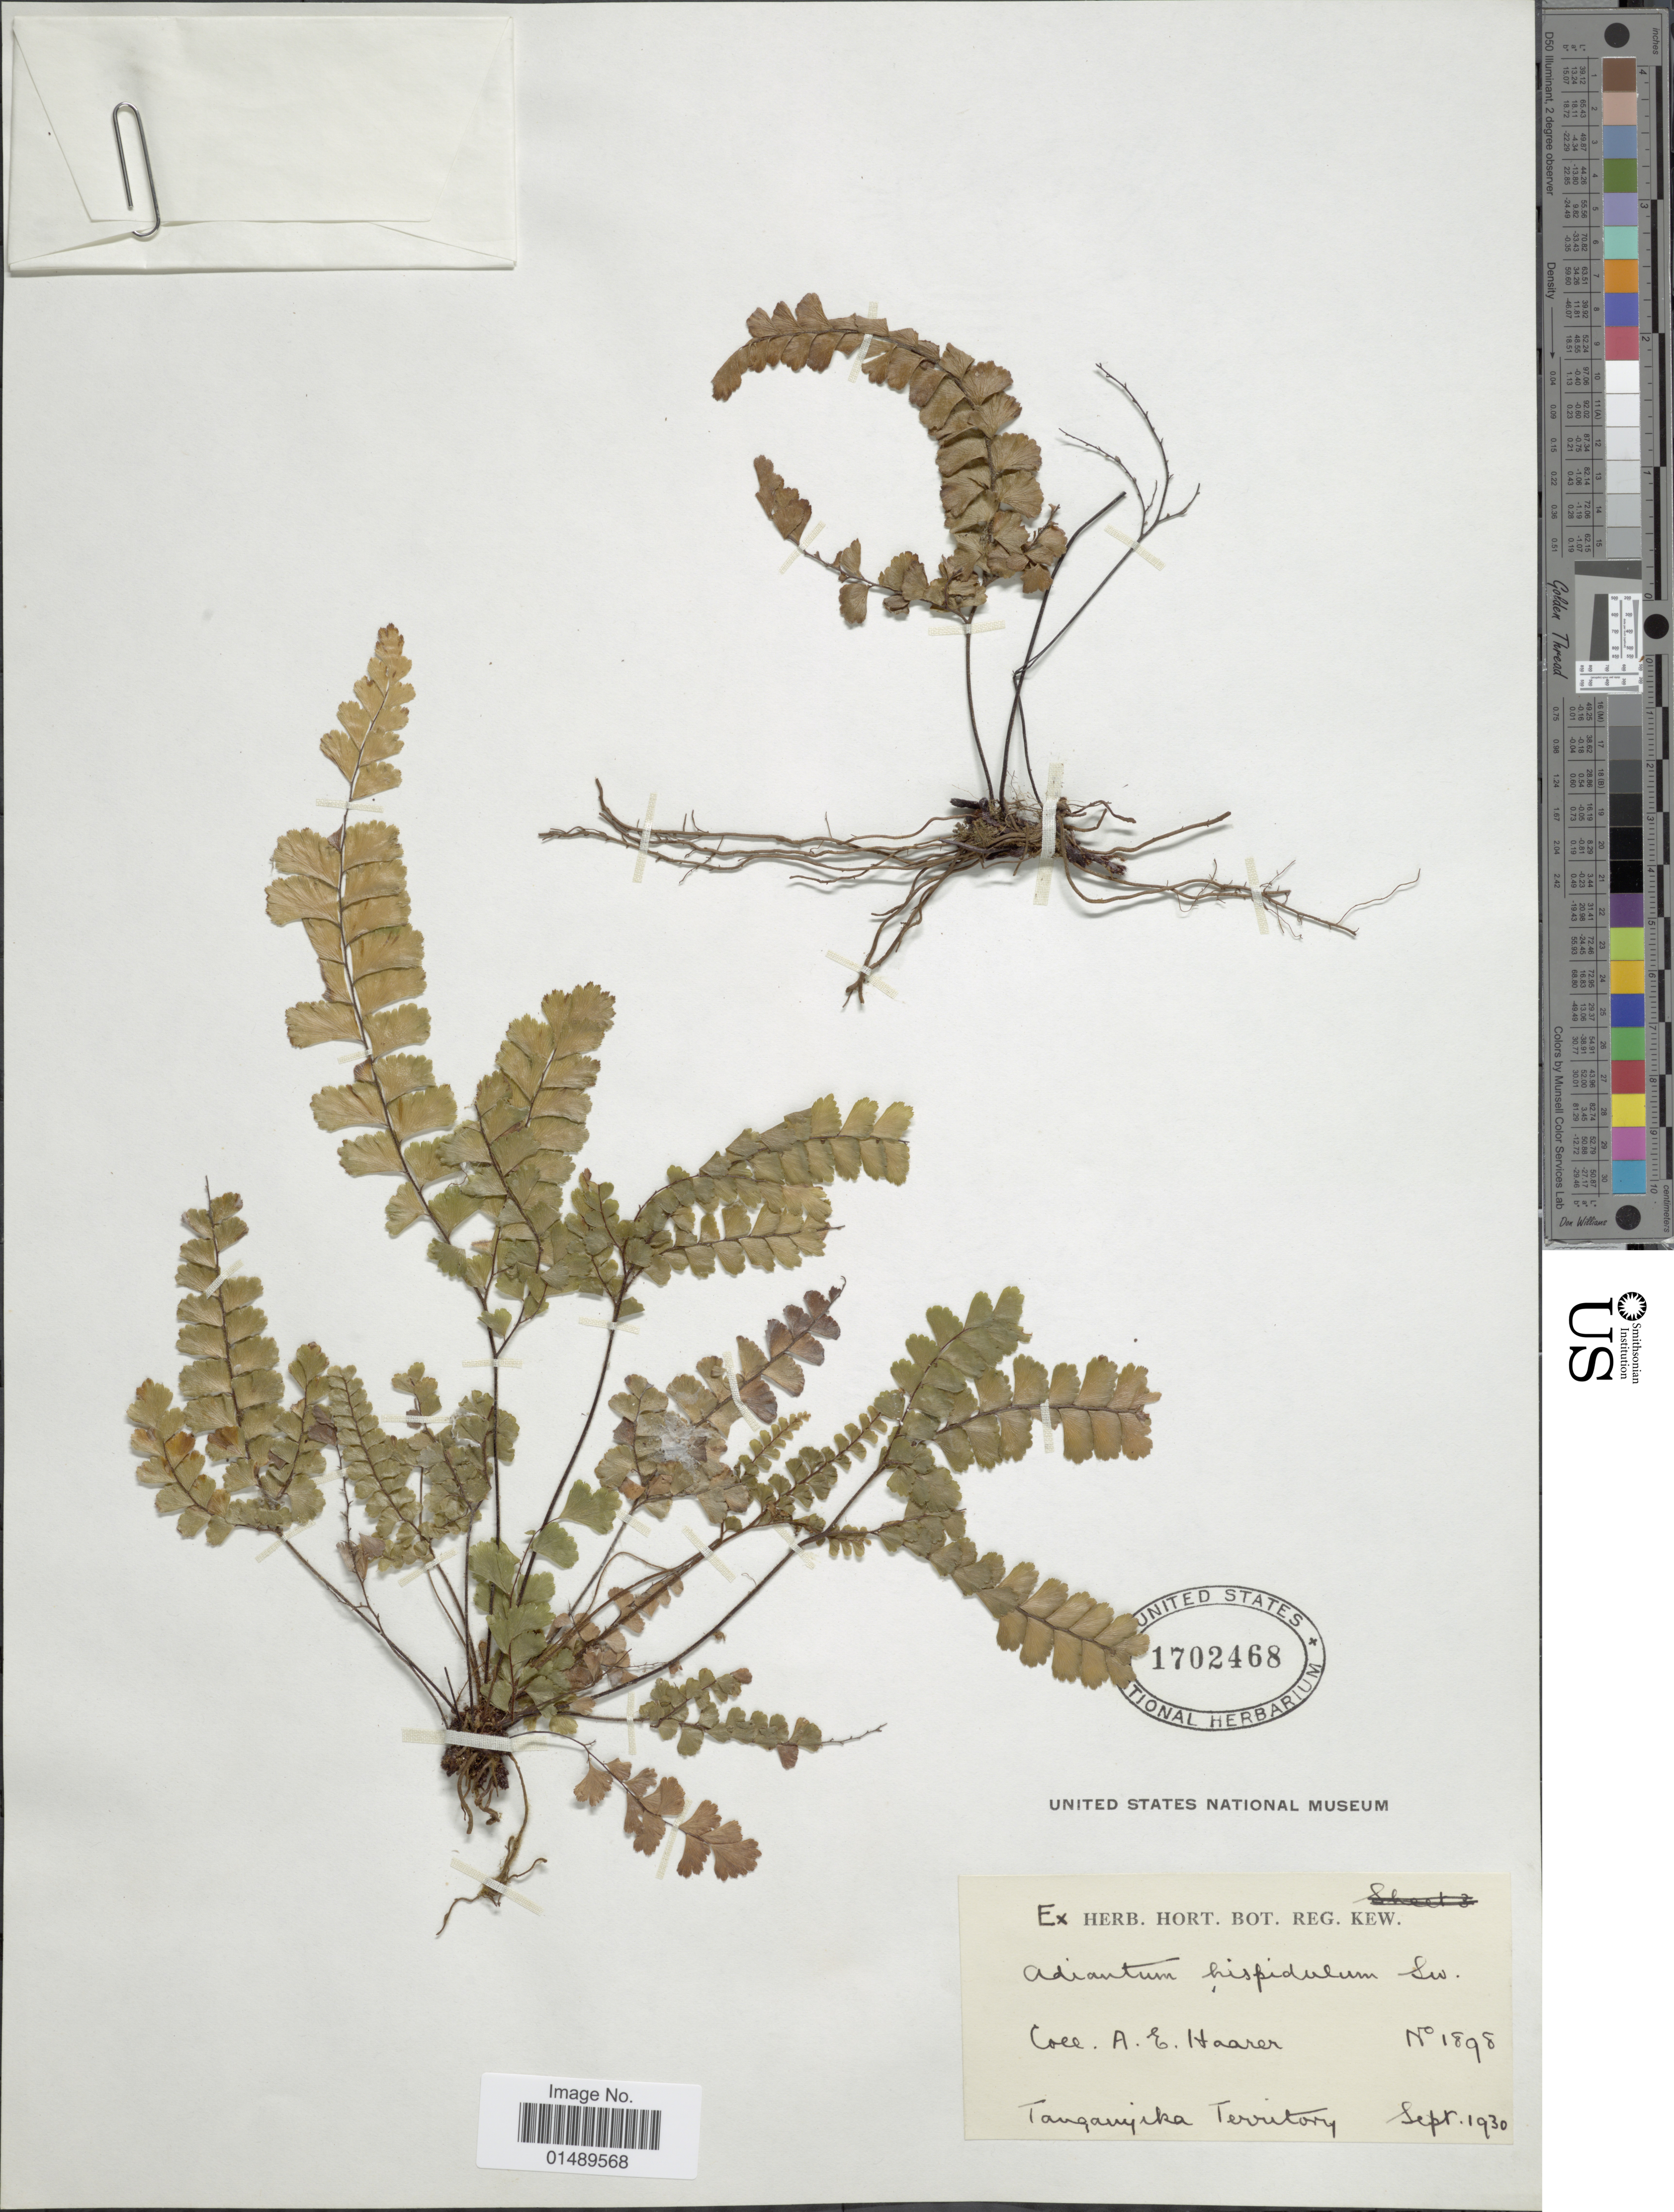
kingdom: Plantae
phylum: Tracheophyta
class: Polypodiopsida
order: Polypodiales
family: Pteridaceae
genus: Adiantum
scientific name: Adiantum hispidulum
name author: Sw.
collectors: A. Haarer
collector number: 1898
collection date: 1930-09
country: Tanzania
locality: Tanganyika Territory.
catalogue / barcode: US 1702468